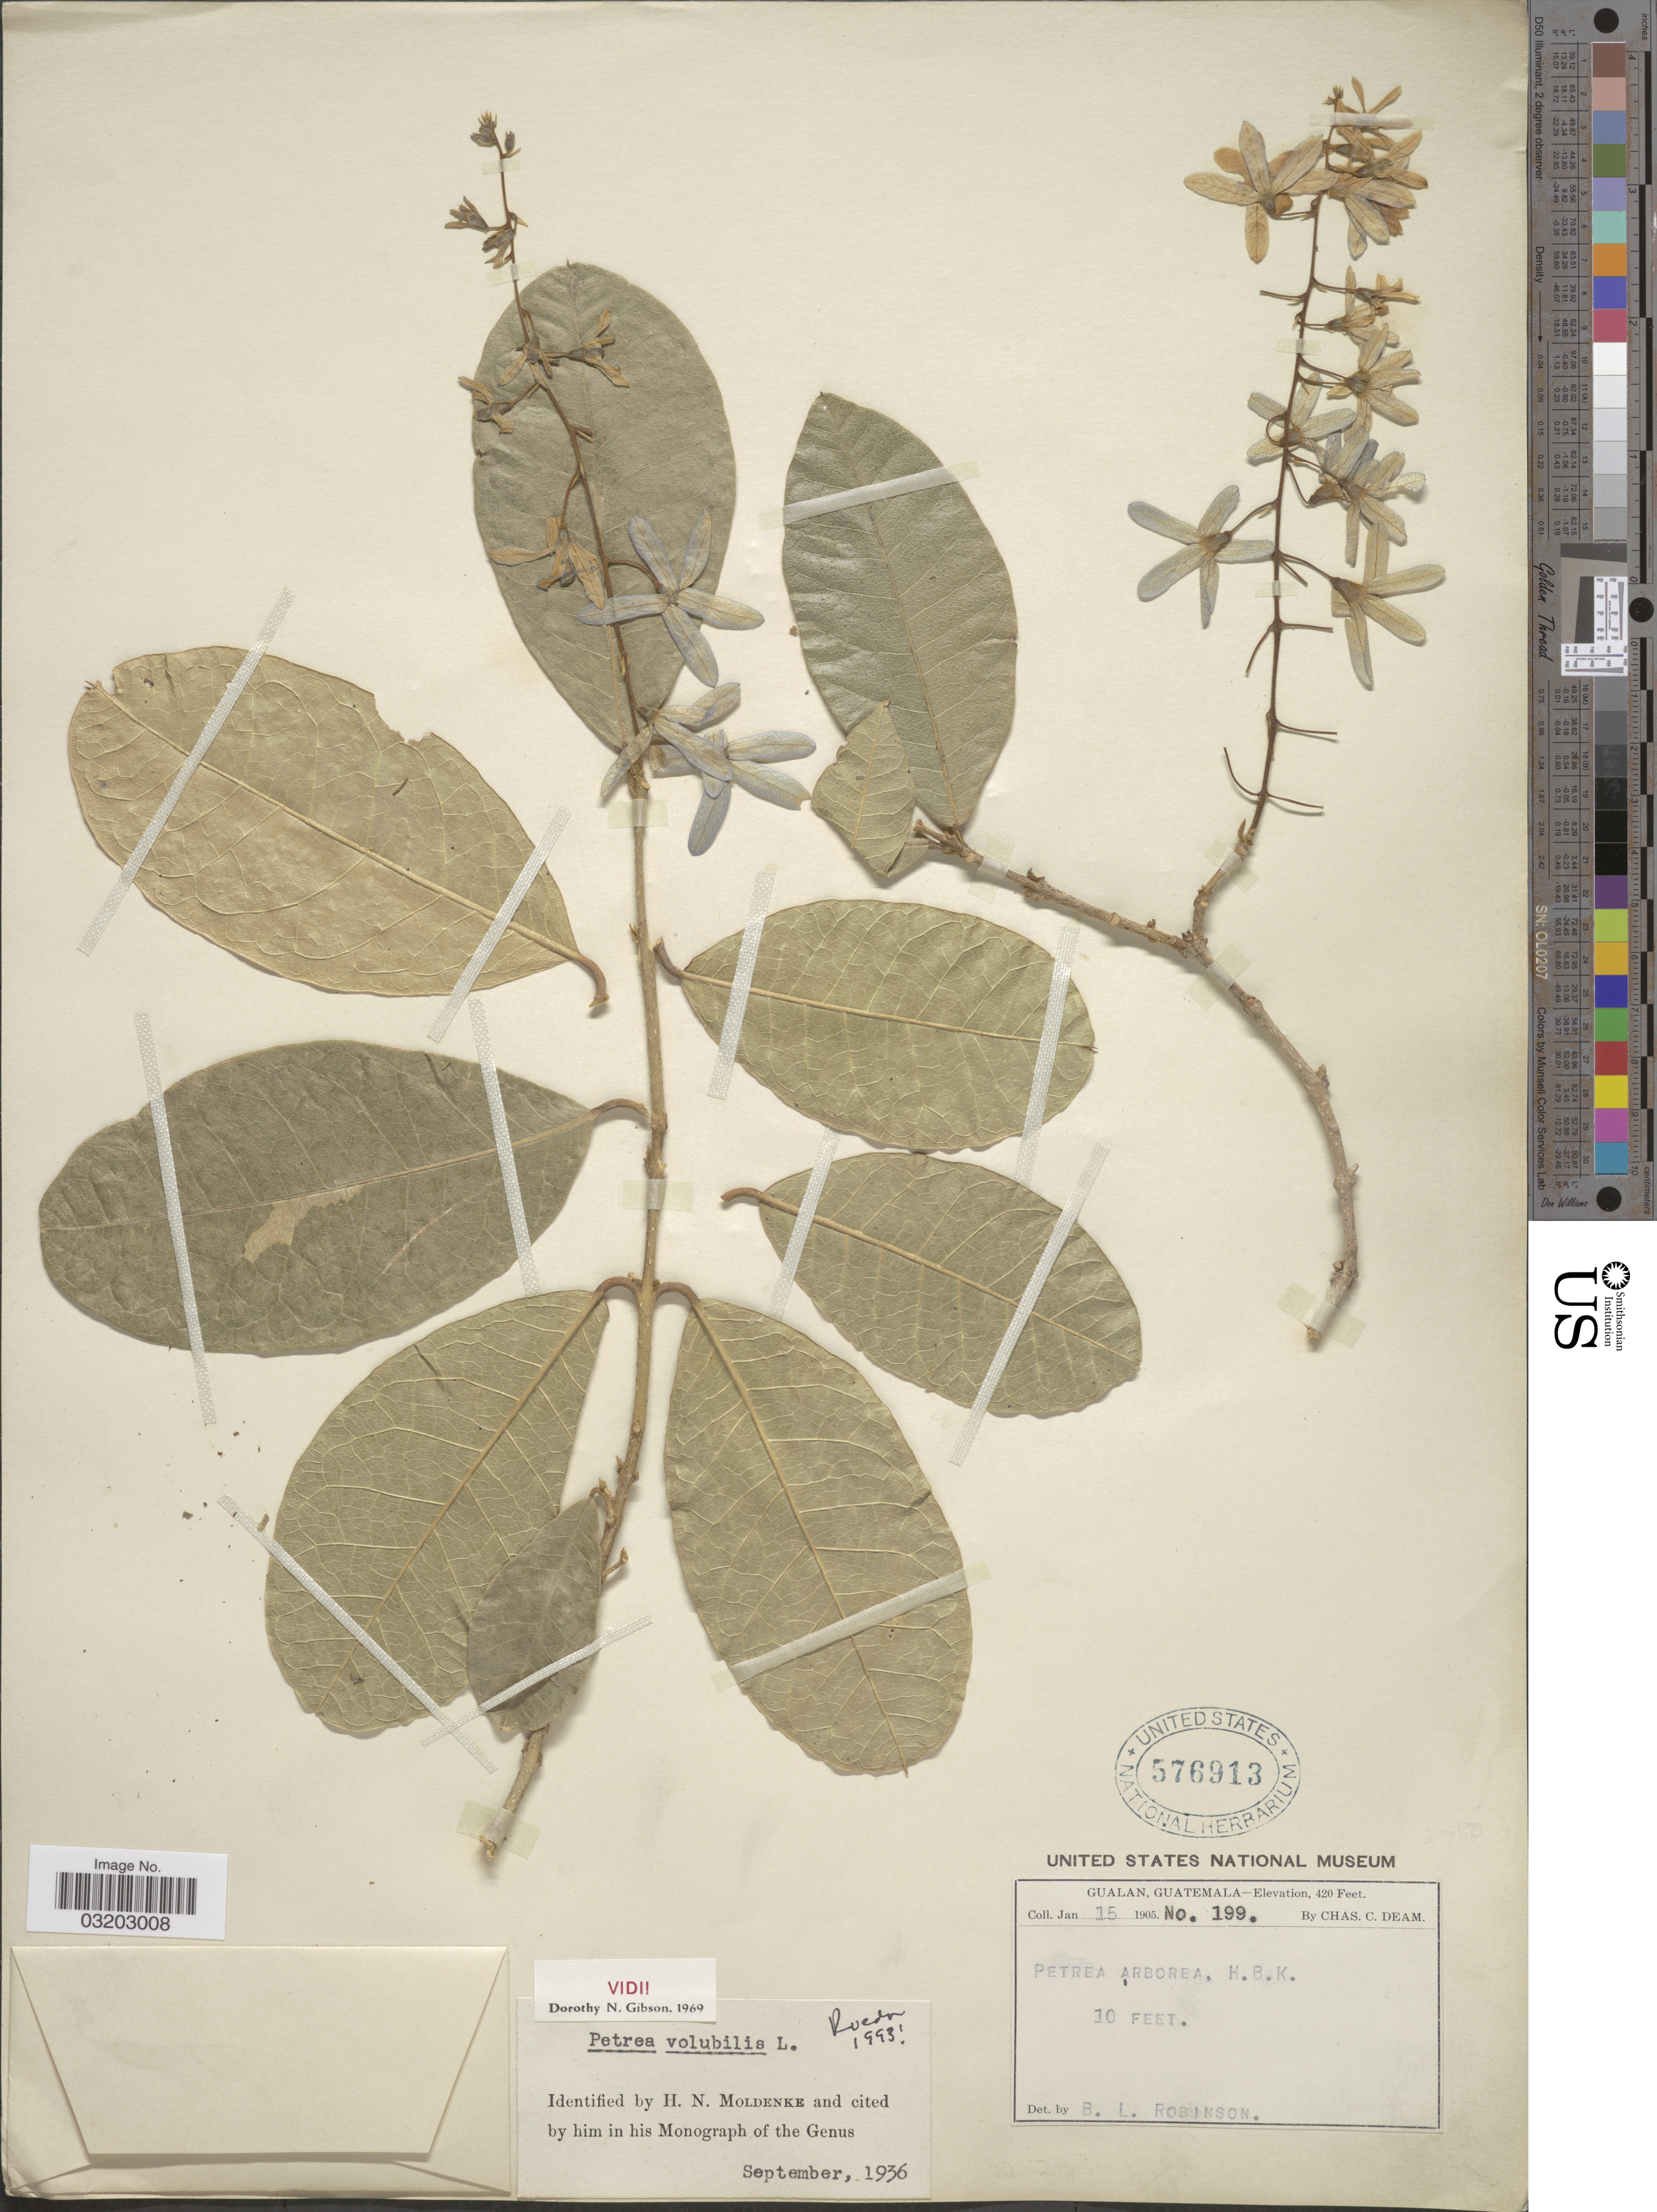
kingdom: Plantae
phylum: Tracheophyta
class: Magnoliopsida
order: Lamiales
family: Verbenaceae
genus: Petrea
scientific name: Petrea volubilis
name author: L.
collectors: C. C. Deam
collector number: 199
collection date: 1905-01-15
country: Guatemala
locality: Gualan.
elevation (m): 128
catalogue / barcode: US 576913